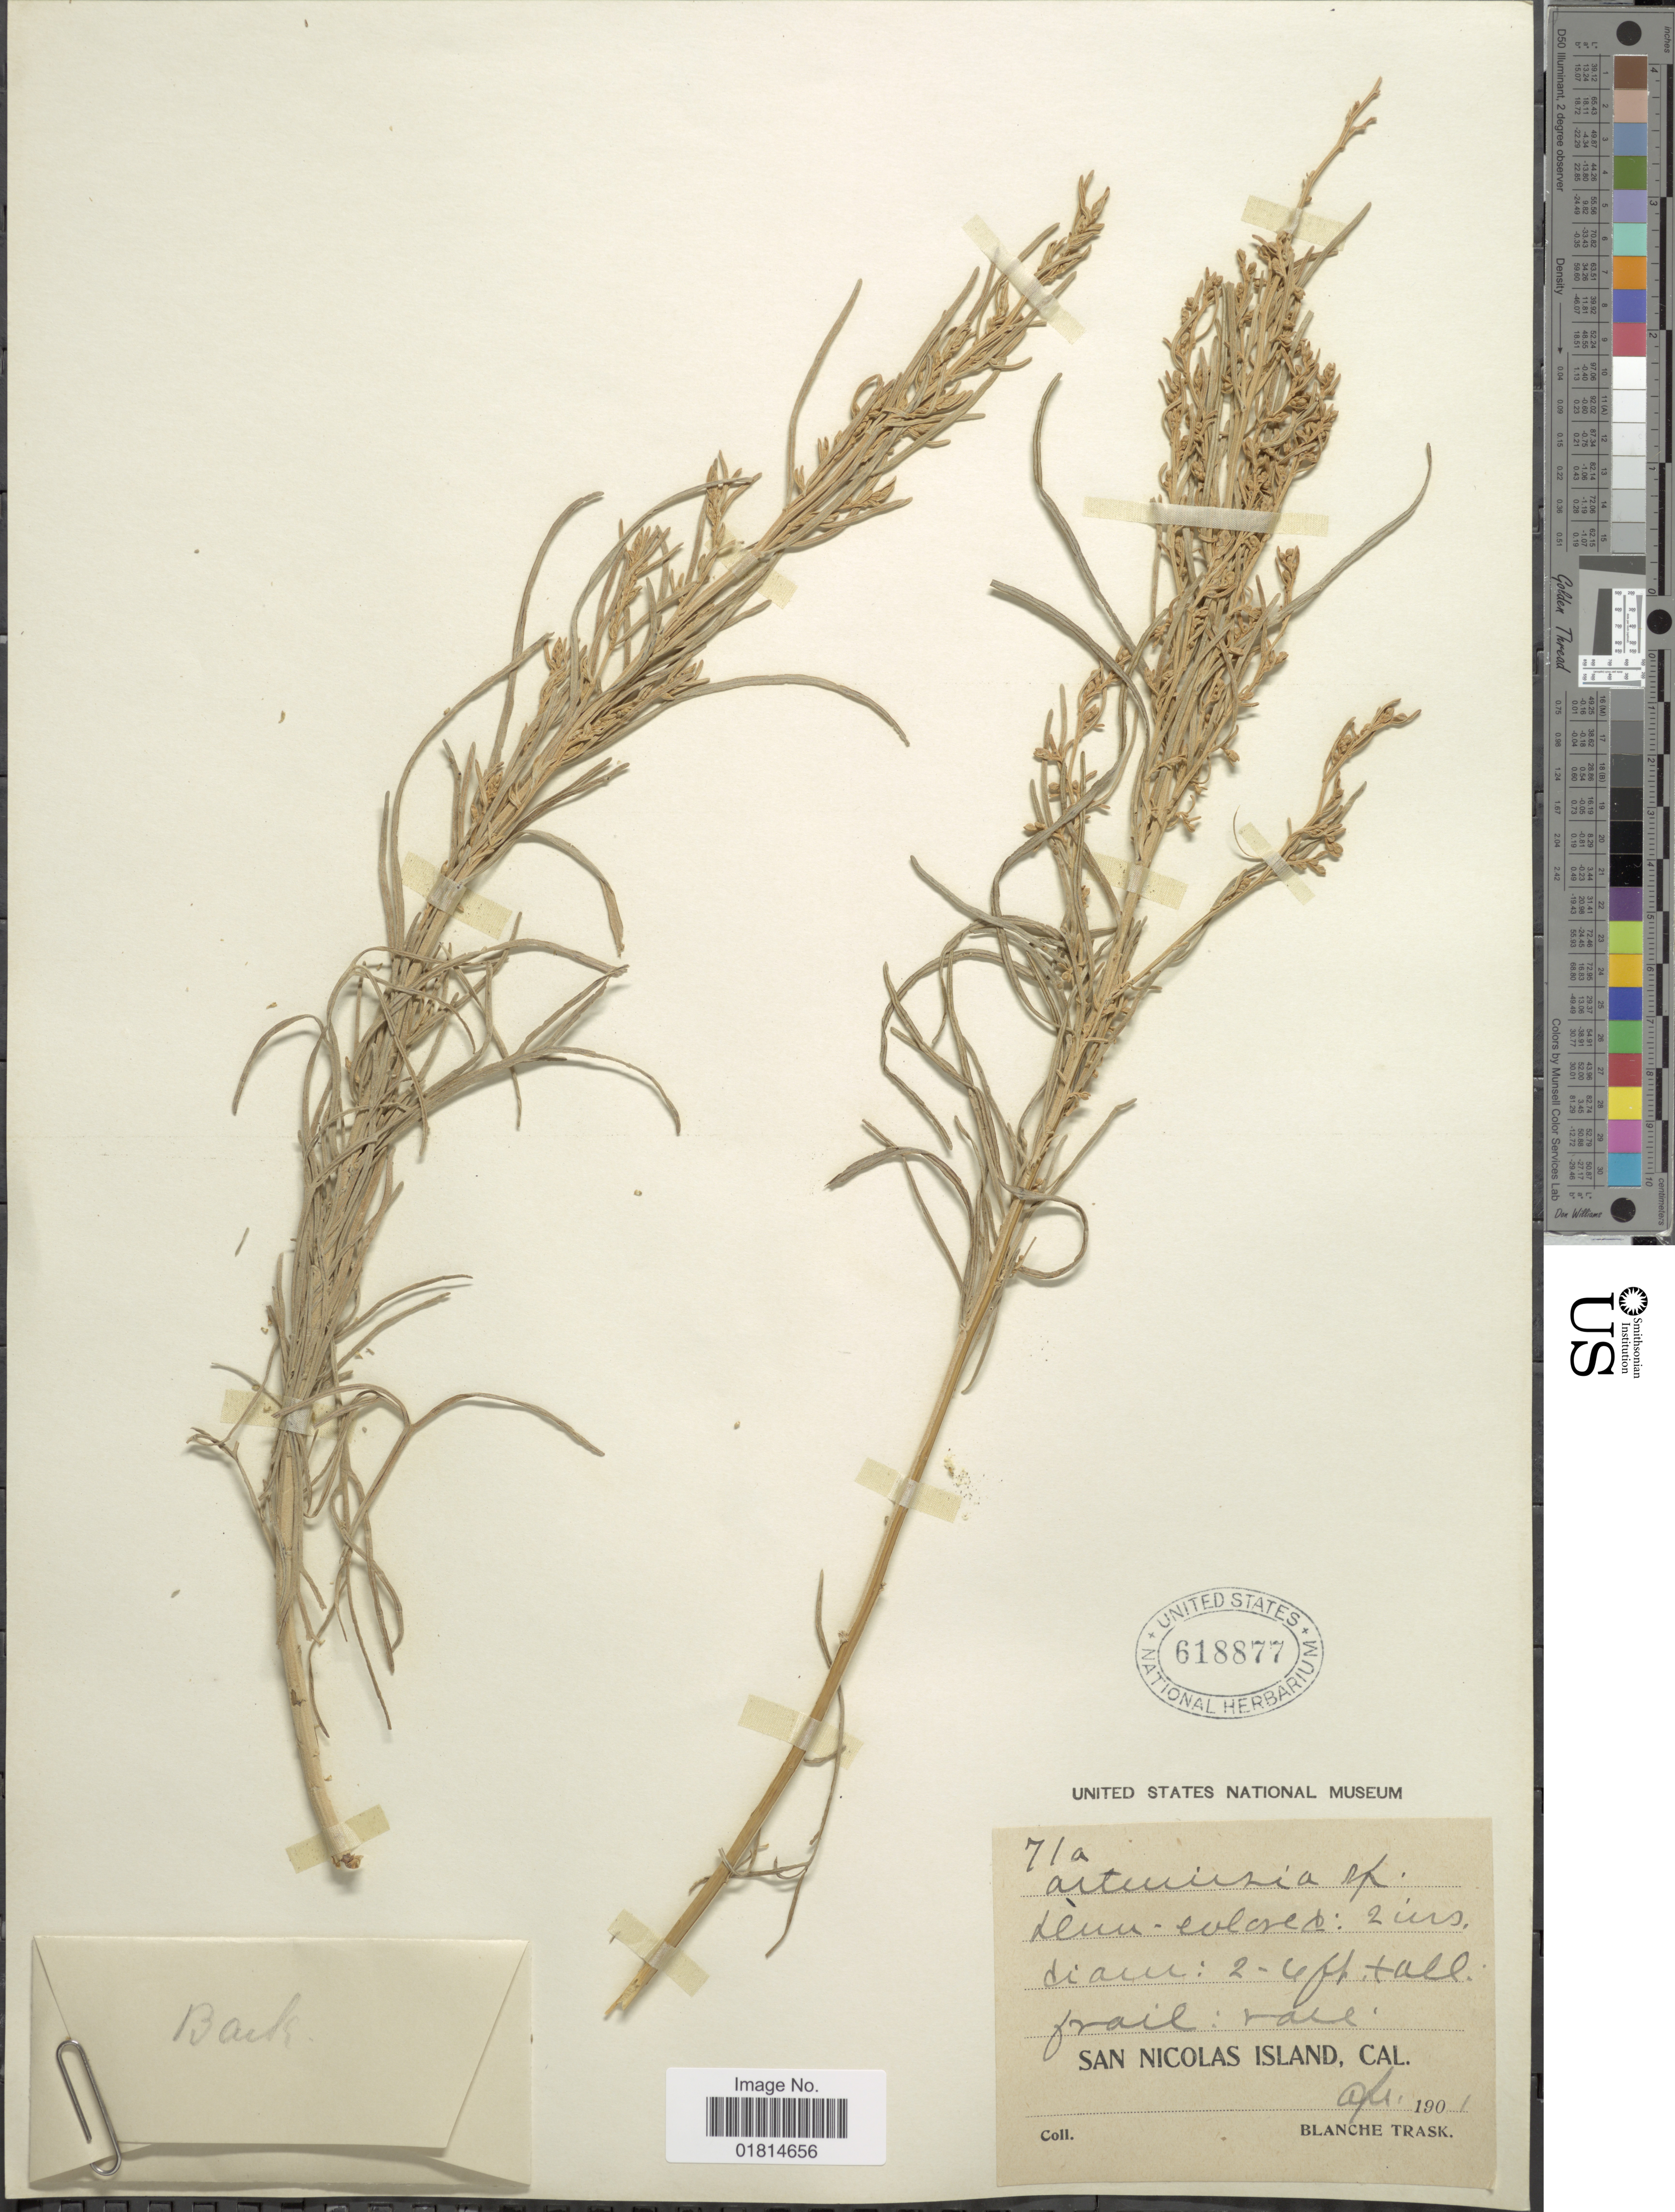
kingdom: Plantae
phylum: Tracheophyta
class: Magnoliopsida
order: Asterales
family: Asteraceae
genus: Artemisia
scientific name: Artemisia californica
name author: Less.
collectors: B. Trask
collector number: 71a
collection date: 1901-04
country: United States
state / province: California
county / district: Ventura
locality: San Nicholas Island, Cal.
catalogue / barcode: US 618877